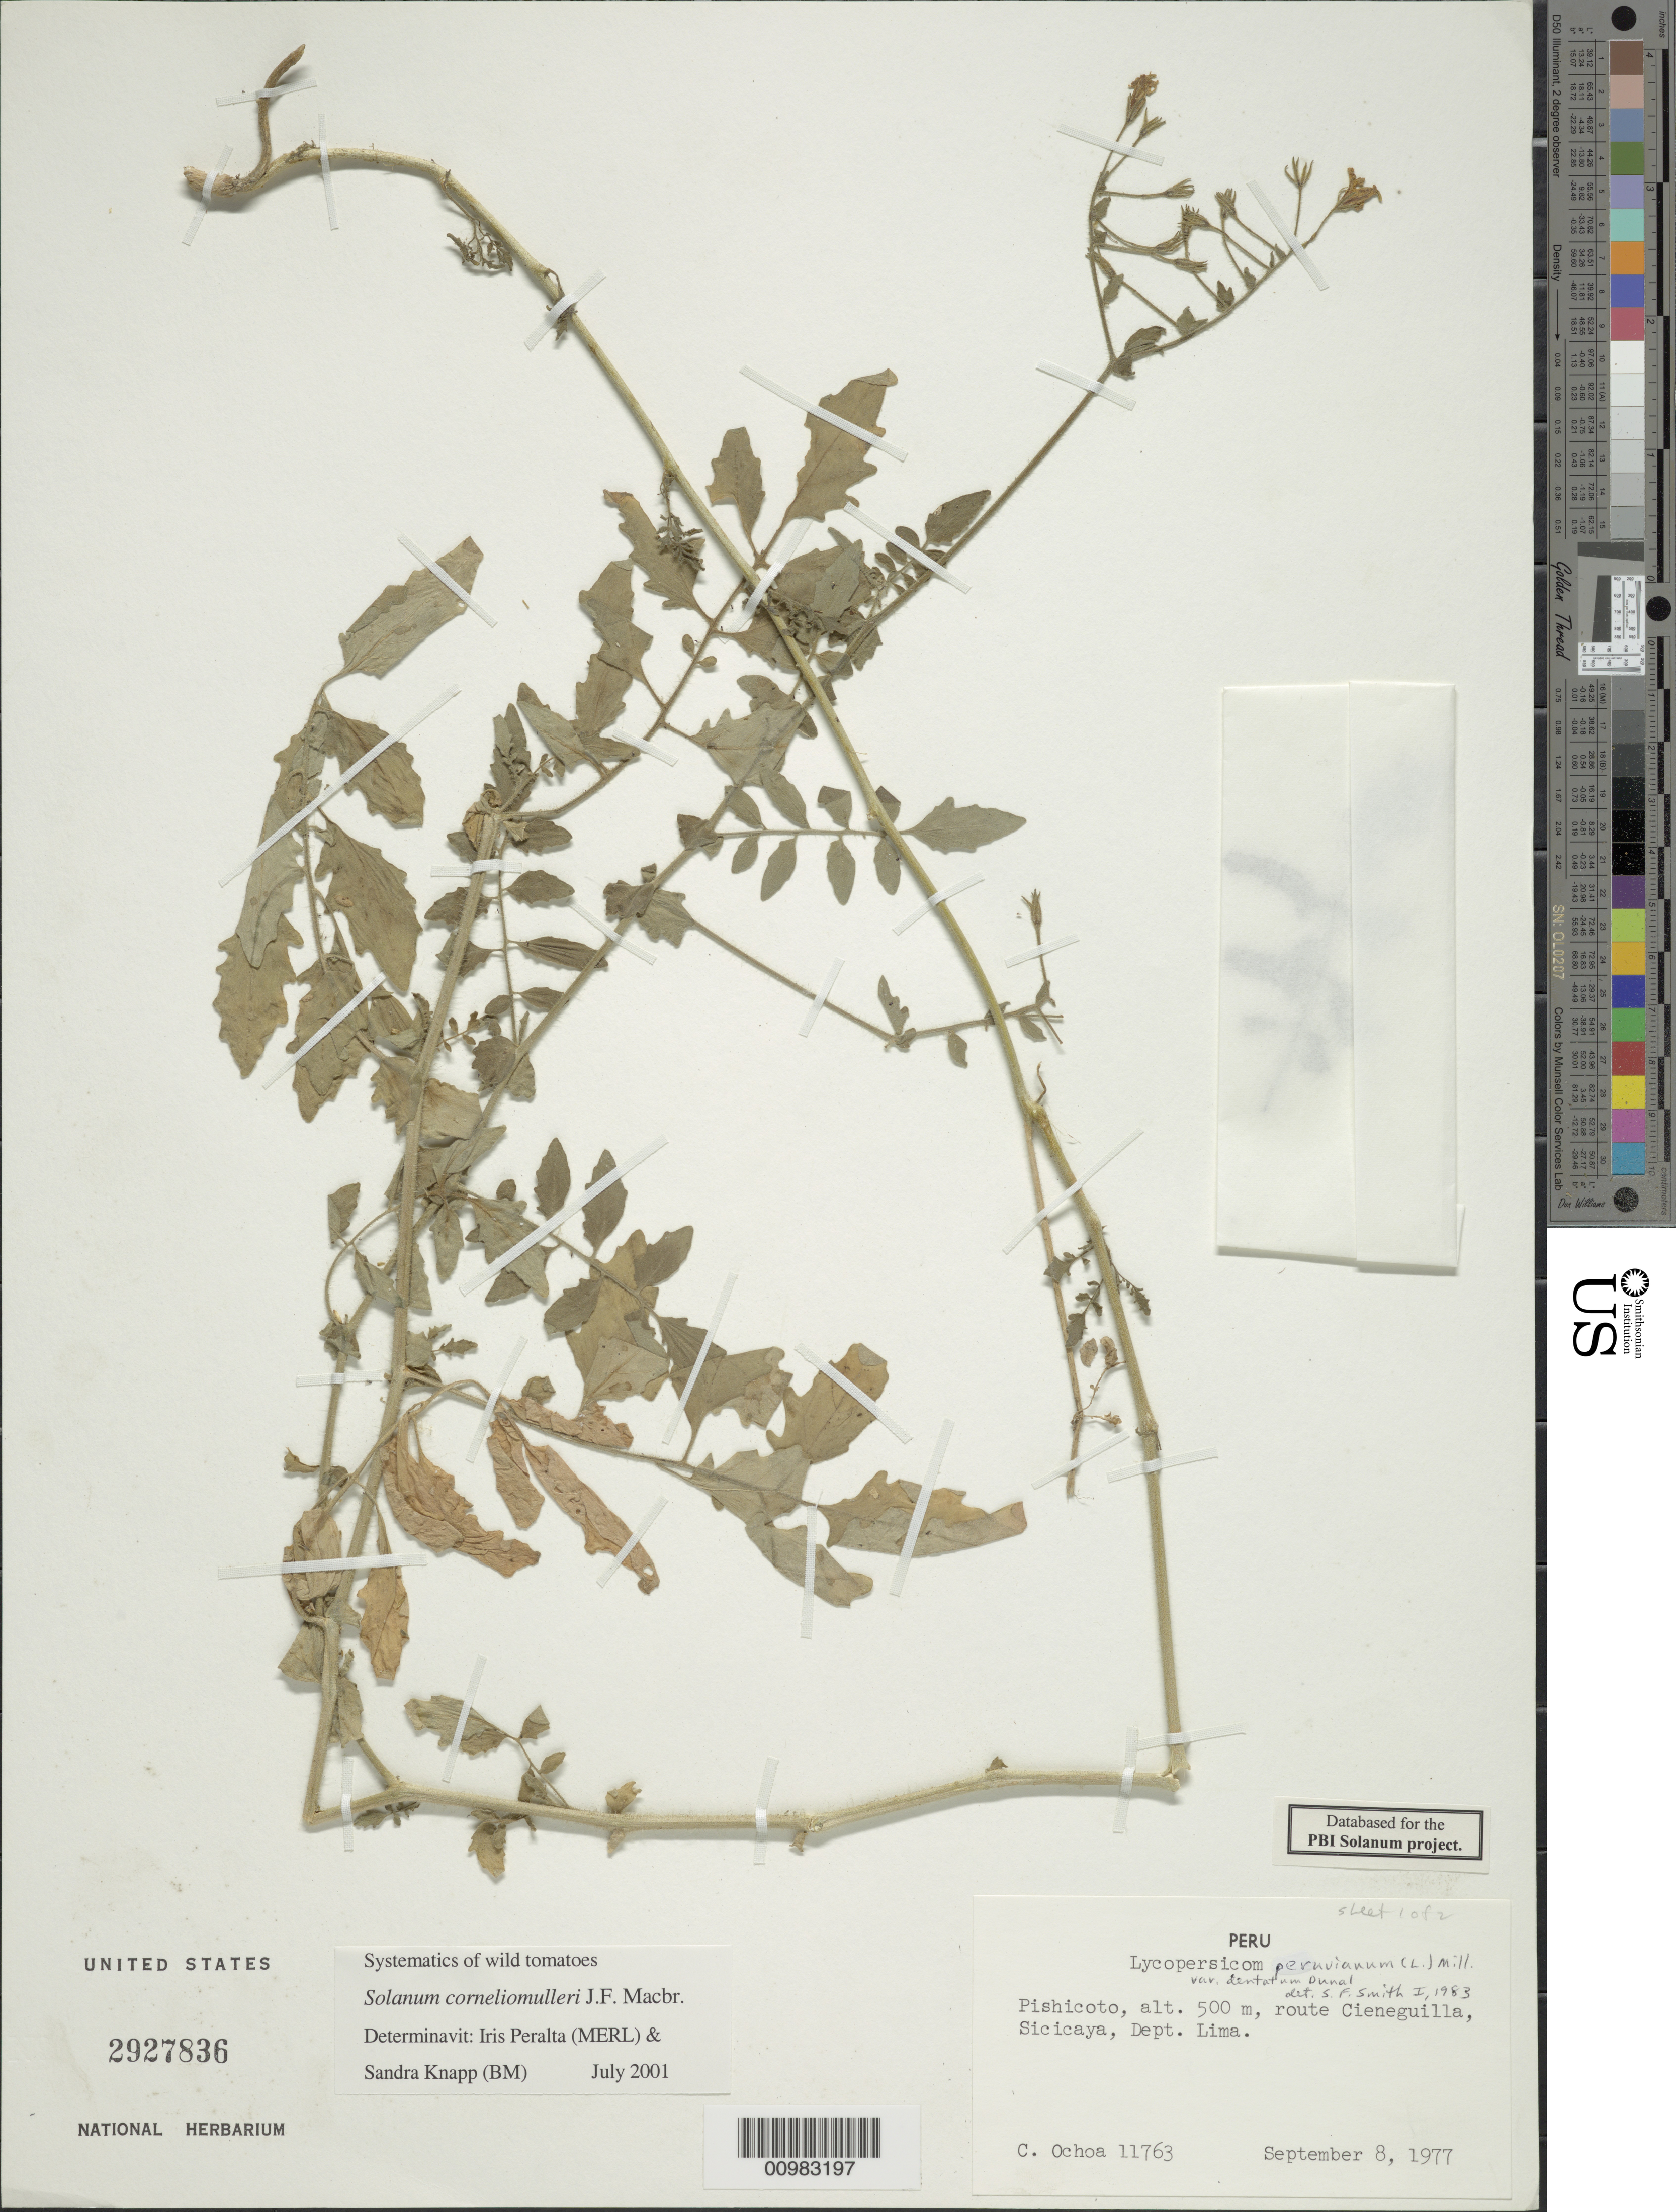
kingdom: Plantae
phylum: Tracheophyta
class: Magnoliopsida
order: Solanales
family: Solanaceae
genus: Solanum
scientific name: Solanum corneliomulleri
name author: J.F. Macbr.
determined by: Peralta, Iris E.; Knapp, S. D.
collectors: C. M. Ochoa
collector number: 11763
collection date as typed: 8 Sep 1977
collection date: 1977-09-08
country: Peru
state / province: Lima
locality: Pishicoto, route Cieneguilla, Sicicaya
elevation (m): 500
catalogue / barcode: US 2927836